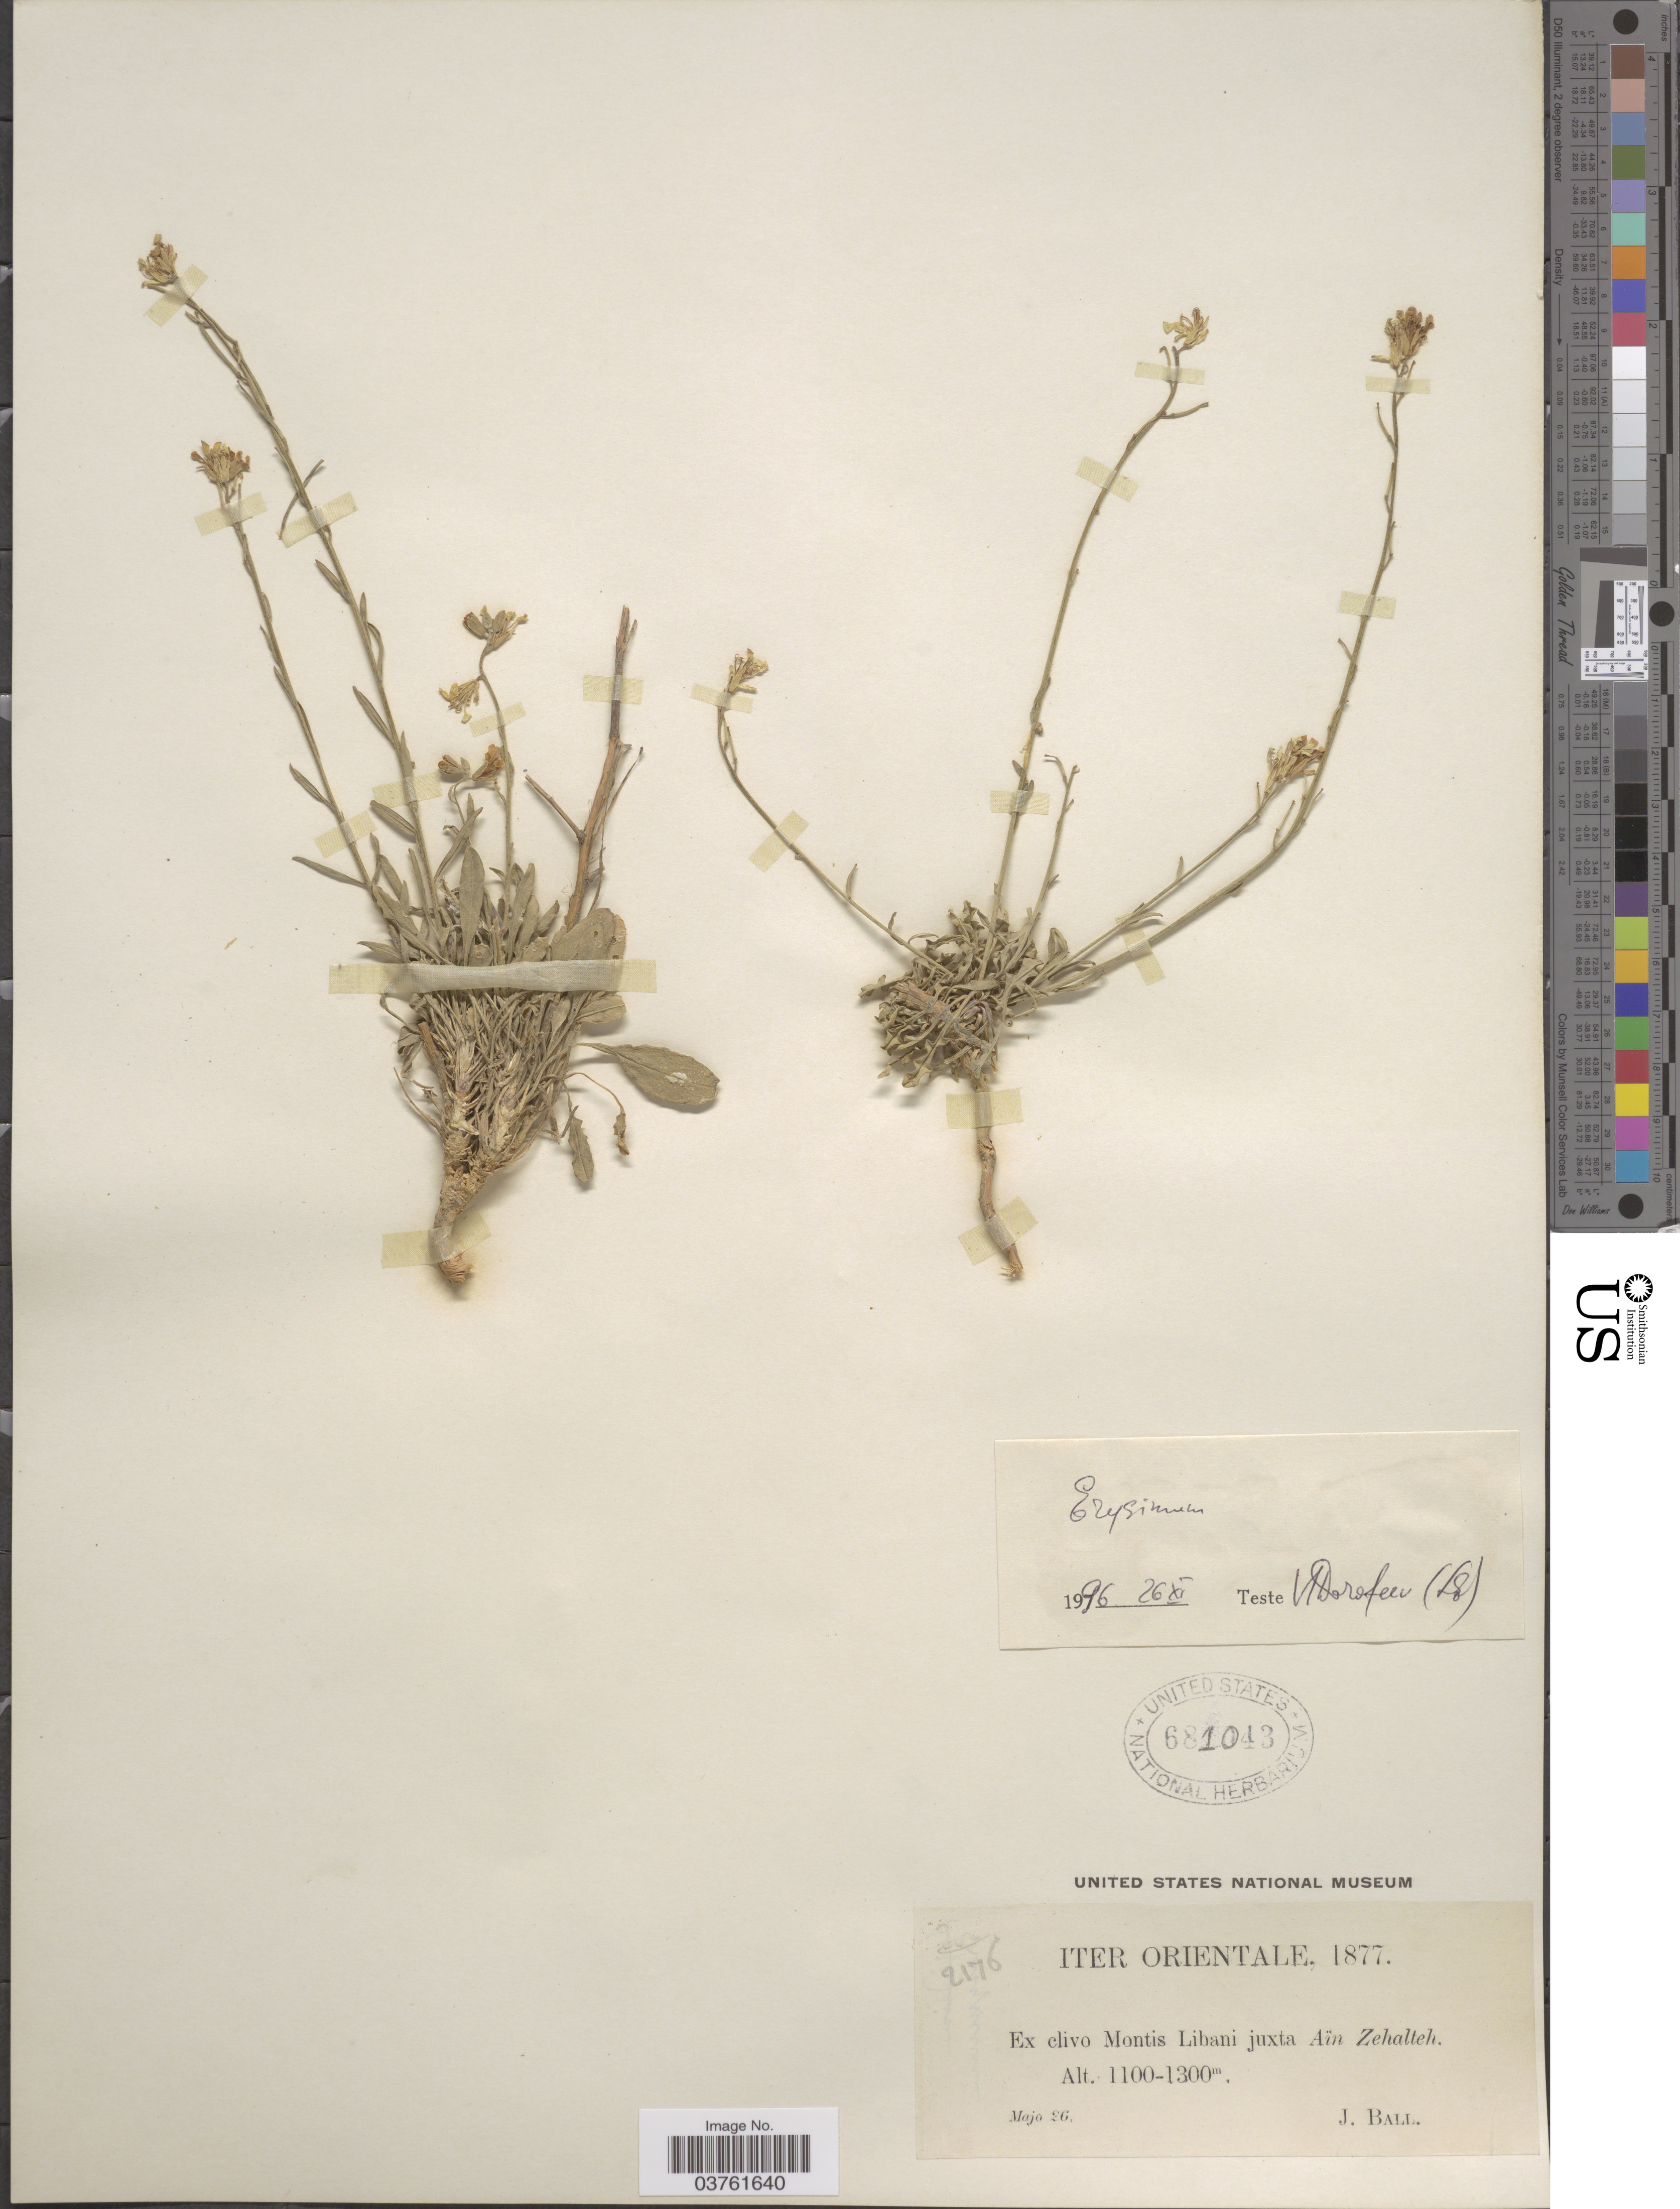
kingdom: Plantae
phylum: Tracheophyta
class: Magnoliopsida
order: Brassicales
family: Brassicaceae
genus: Erysimum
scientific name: Erysimum sp.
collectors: J. Ball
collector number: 2176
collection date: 1877-05-26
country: Lebanon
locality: Iter Orientale. Ex clivo Montis Libani juxta Aïn Zehalteh. (=The road to the east. From the slope of Mount Lebanon near Ain Zehalteh.)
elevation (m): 1100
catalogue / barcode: US 681043